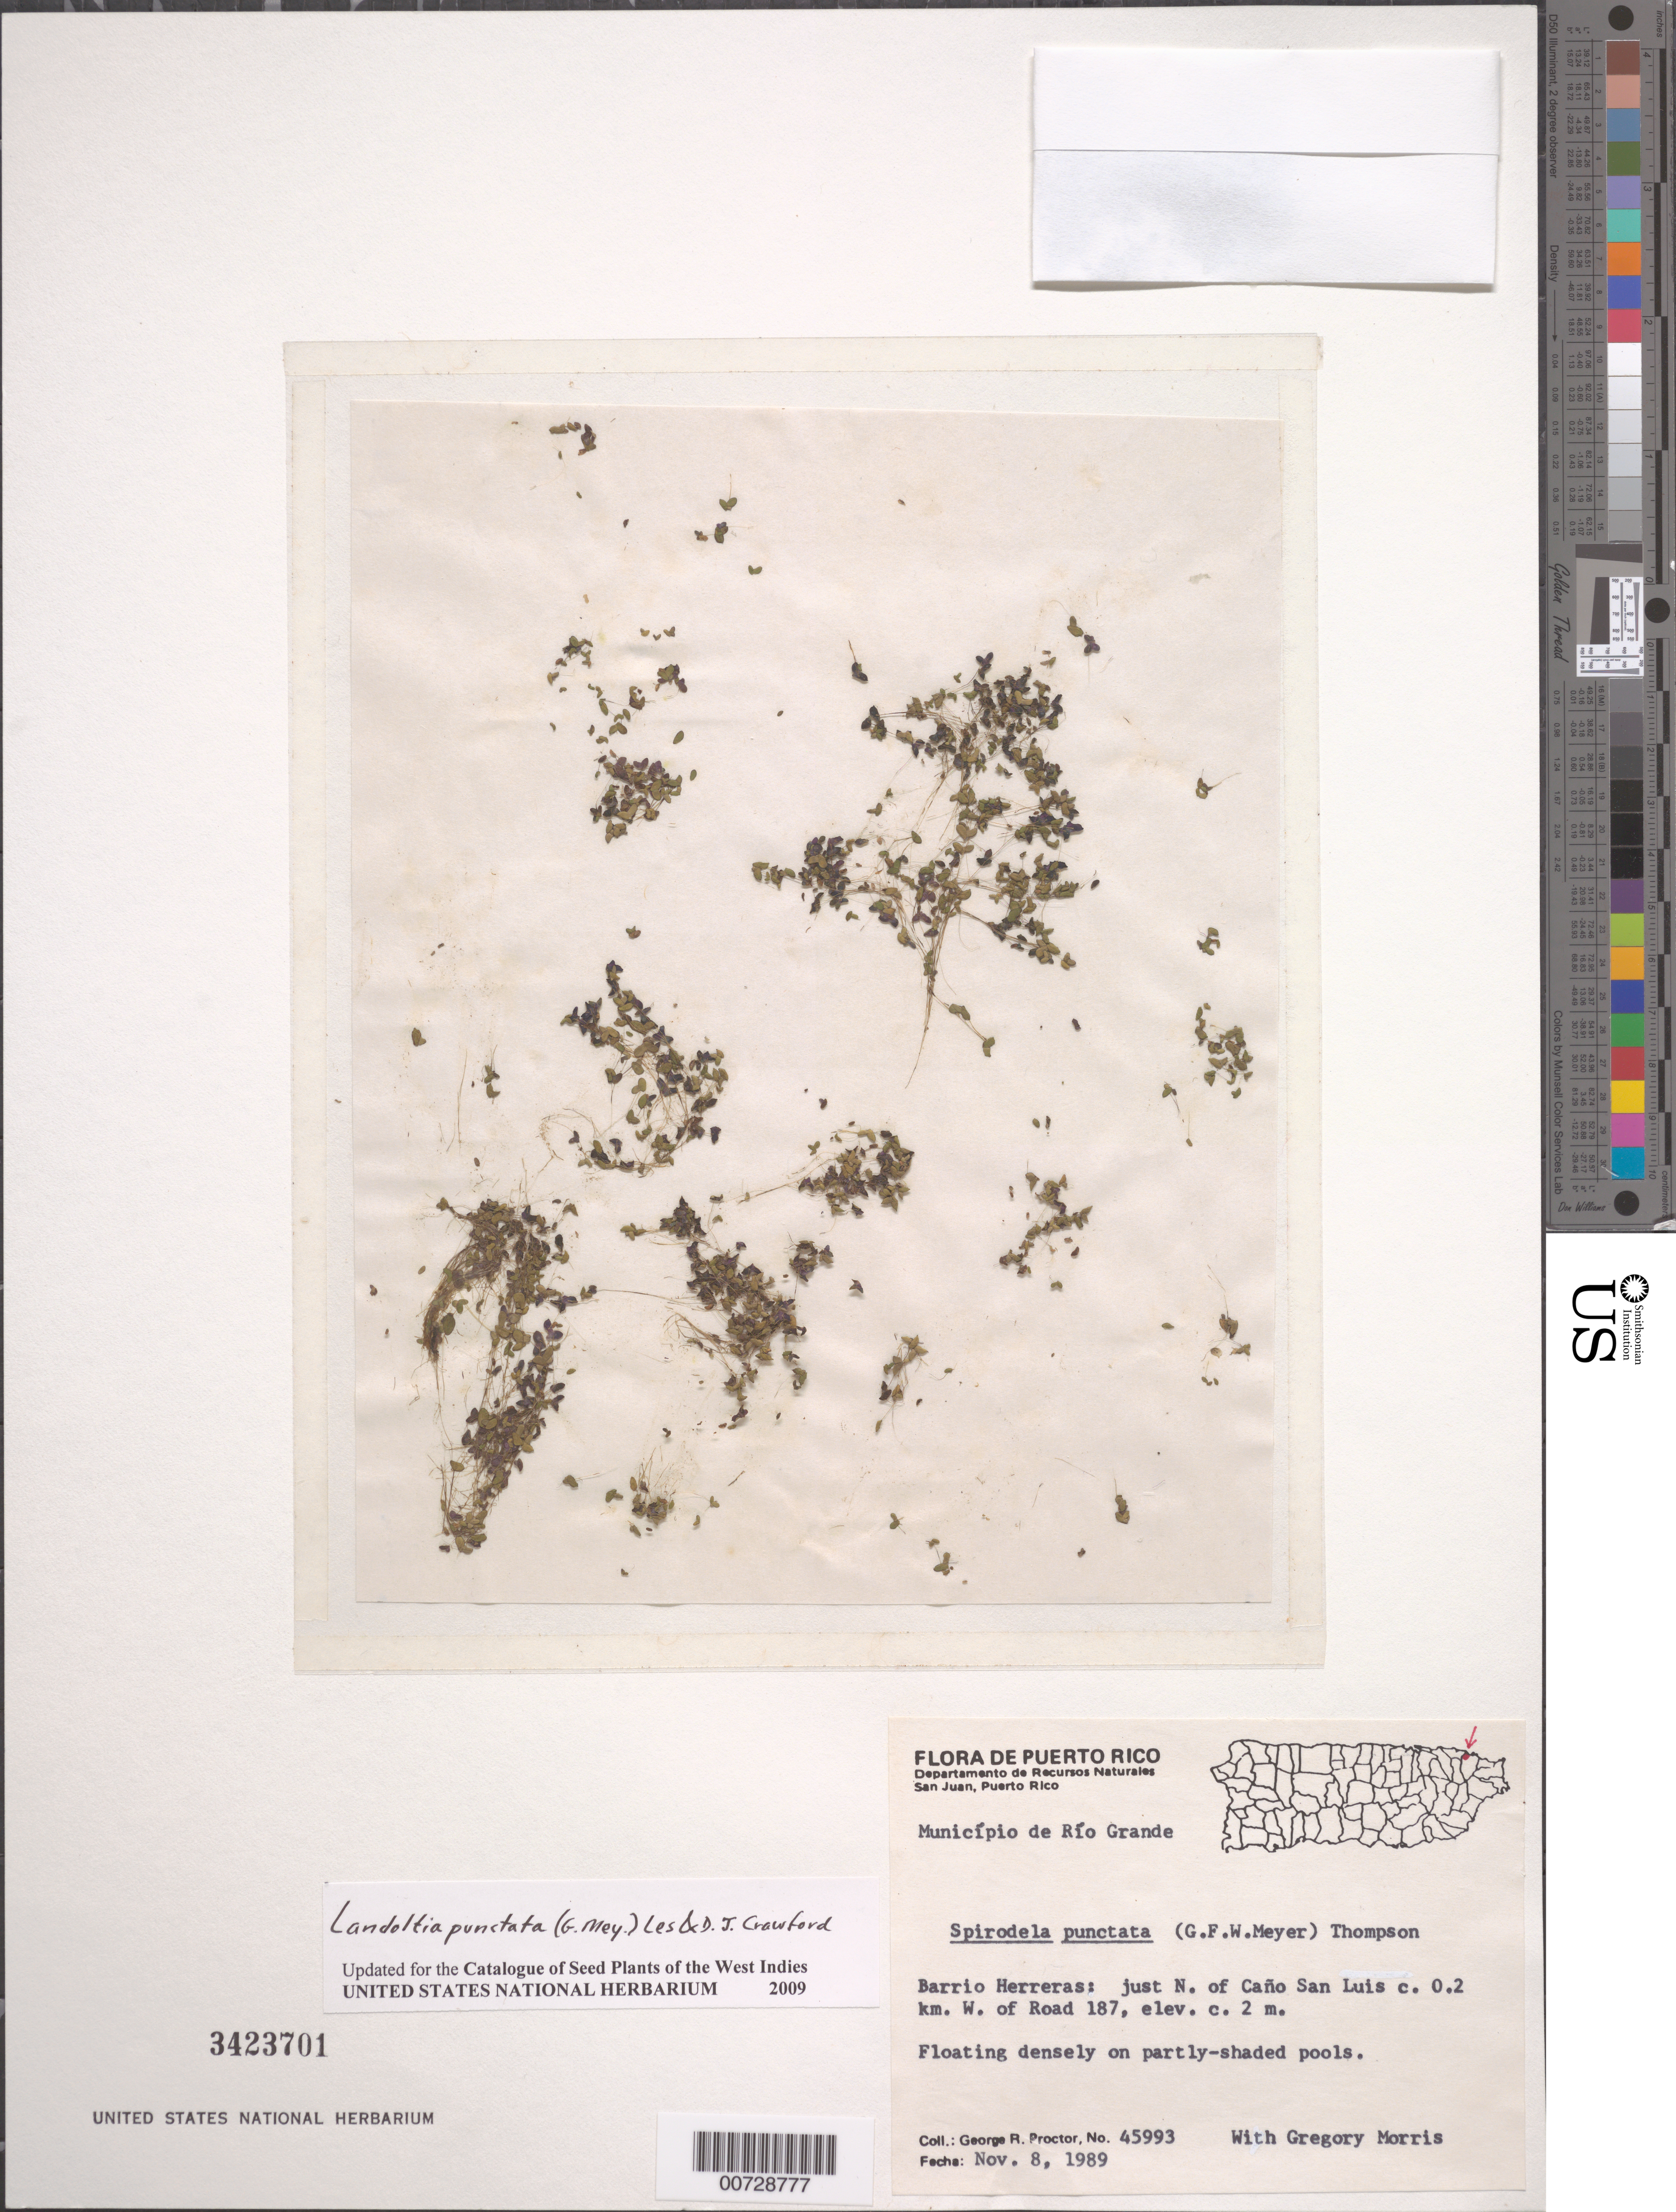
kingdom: Plantae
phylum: Tracheophyta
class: Liliopsida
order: Alismatales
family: Araceae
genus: Landoltia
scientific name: Landoltia punctata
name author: (G. Mey.) Les & D. J. Crawford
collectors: G. R. Proctor & G. Morris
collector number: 45993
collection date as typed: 08 Nov 1989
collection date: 1989-11-08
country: Puerto Rico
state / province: Río Grande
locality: Mun. Río Grande, Barrio Herreras: just N of Caño San Luis c. 0.2 km W of Road 187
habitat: Partly-shaded pools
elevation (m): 2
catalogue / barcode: US 3423701